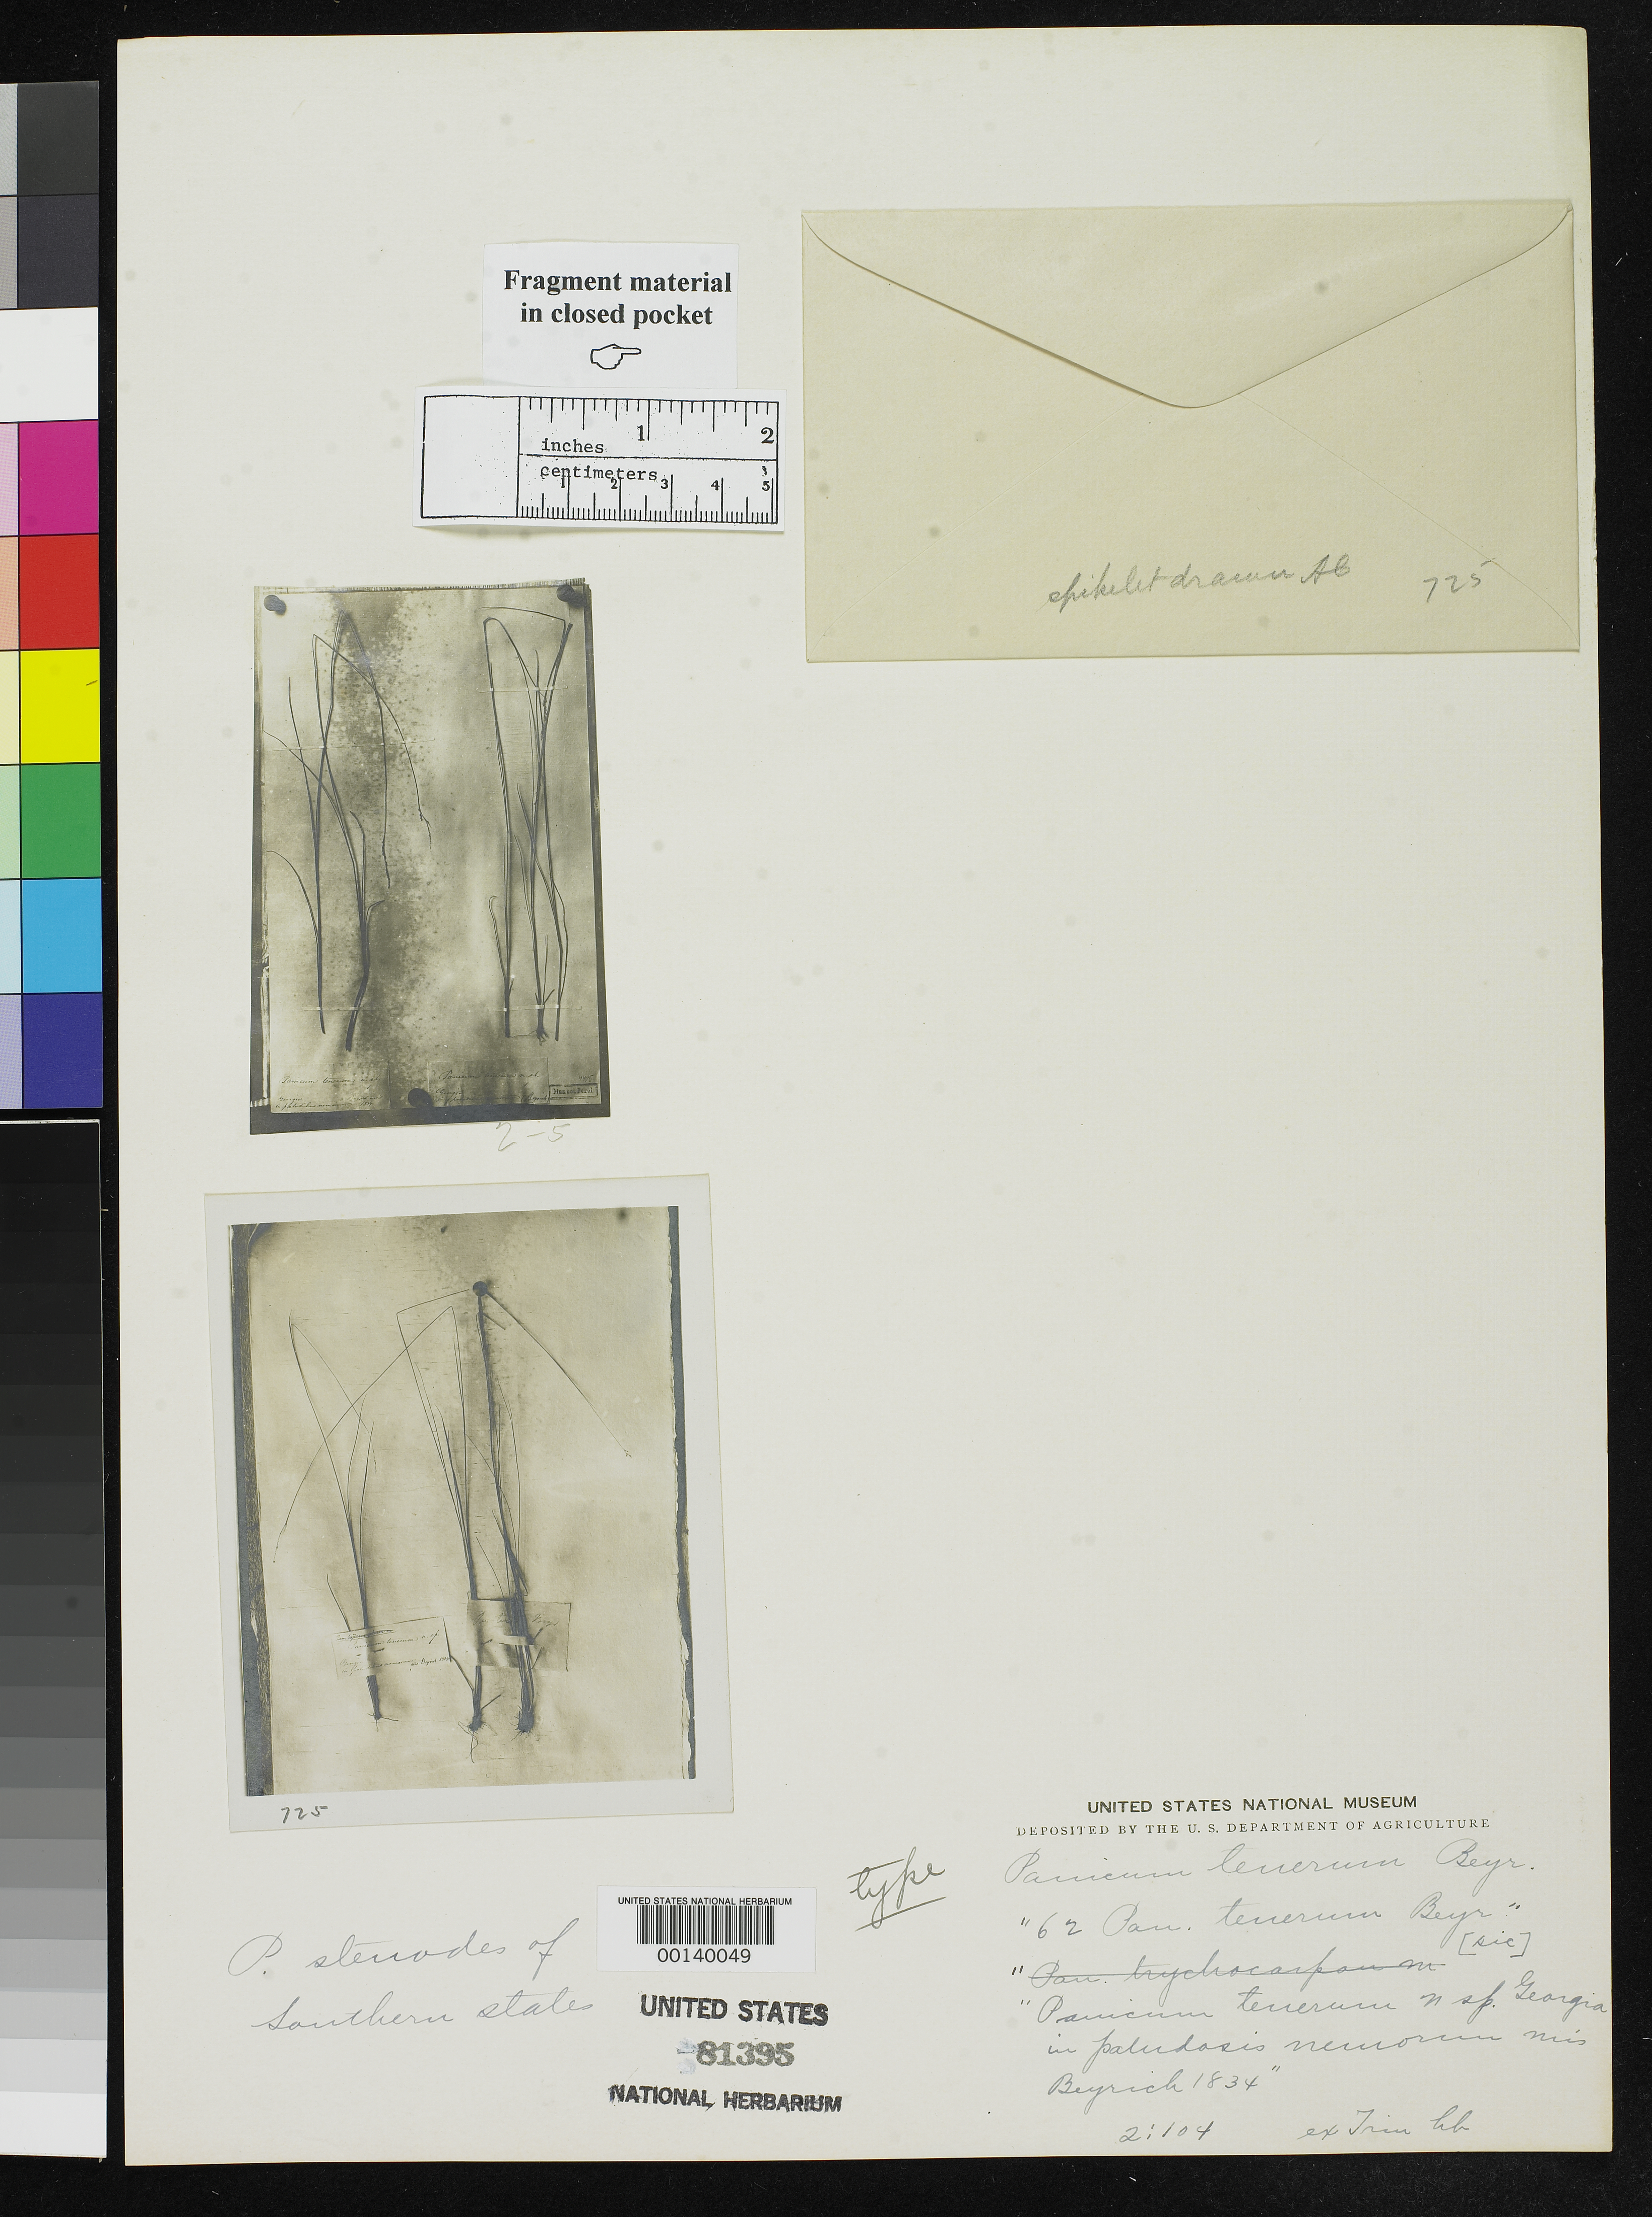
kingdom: Plantae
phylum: Tracheophyta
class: Liliopsida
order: Poales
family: Poaceae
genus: Panicum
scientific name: Panicum tenerum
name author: Beyrich ex Trin.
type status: Type Fragment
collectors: H. Beyrich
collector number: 62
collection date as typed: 1834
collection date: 1834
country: United States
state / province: Georgia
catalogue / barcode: US 81395